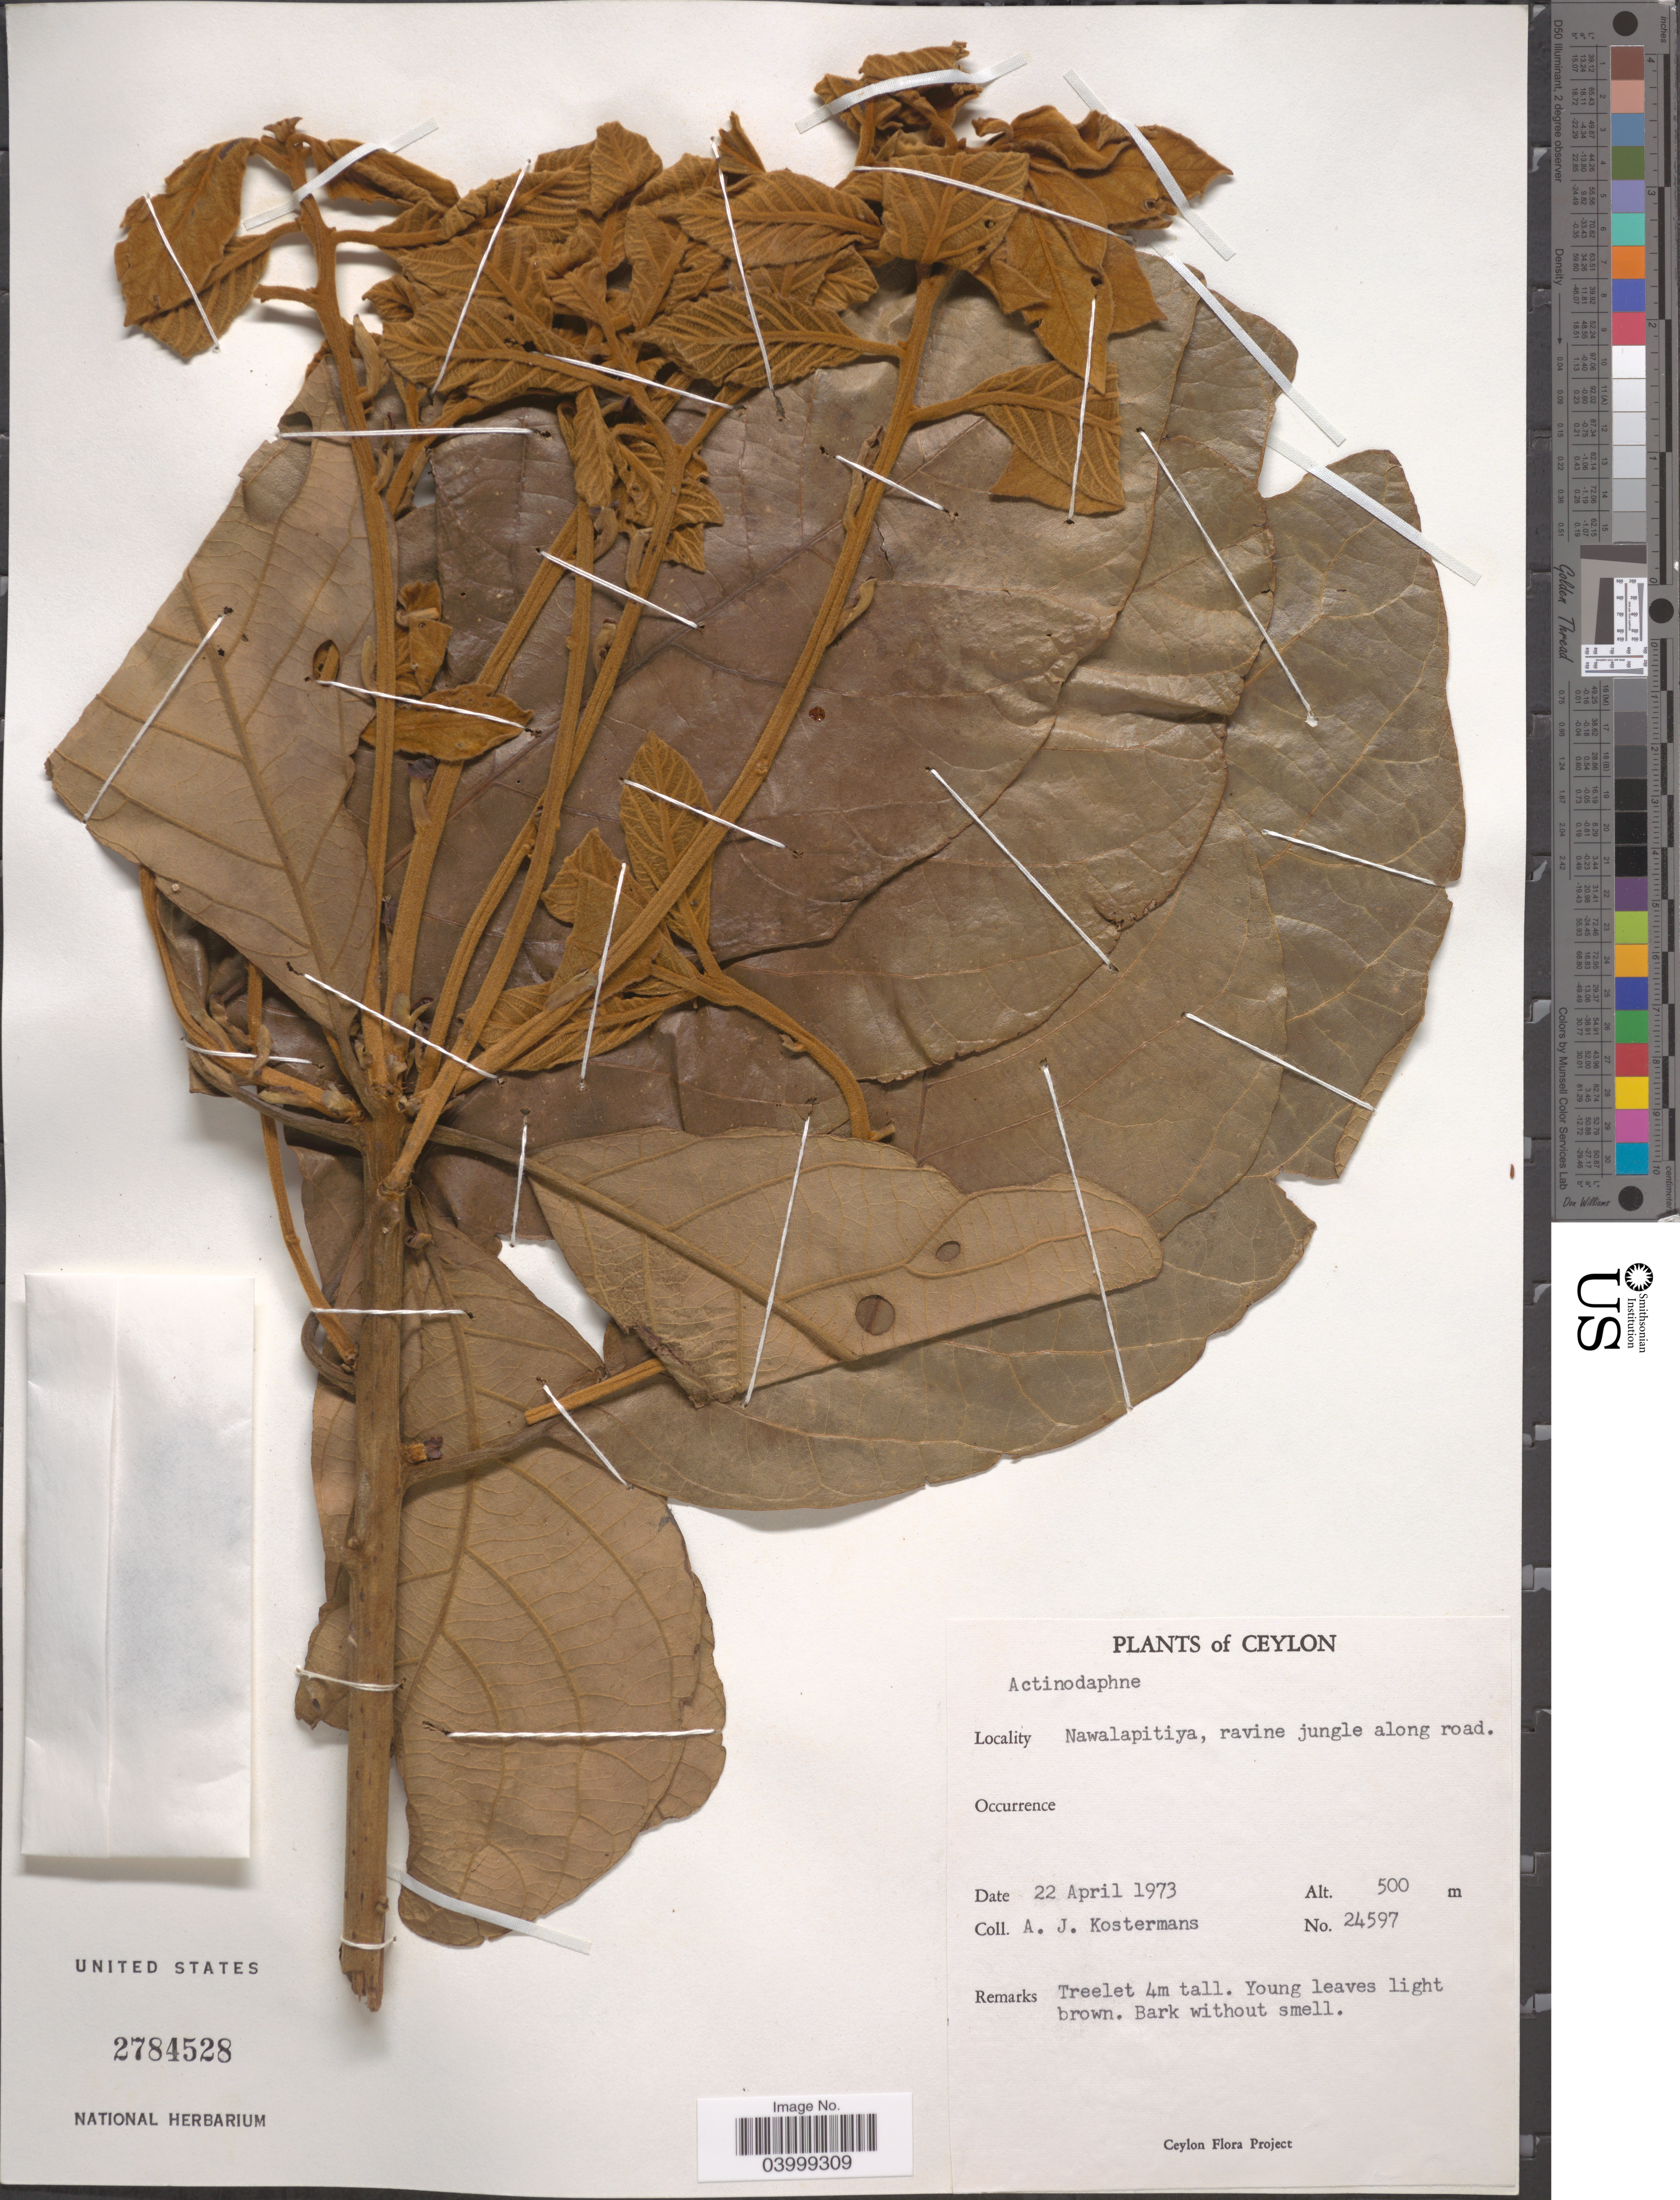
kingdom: Plantae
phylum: Tracheophyta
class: Magnoliopsida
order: Laurales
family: Lauraceae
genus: Actinodaphne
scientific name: Actinodaphne sp.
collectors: A. J. G. Kostermans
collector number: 24597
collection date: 1973-04-22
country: Sri Lanka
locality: Ceylon. Nawalapitiya.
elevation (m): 500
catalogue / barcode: US 2784528